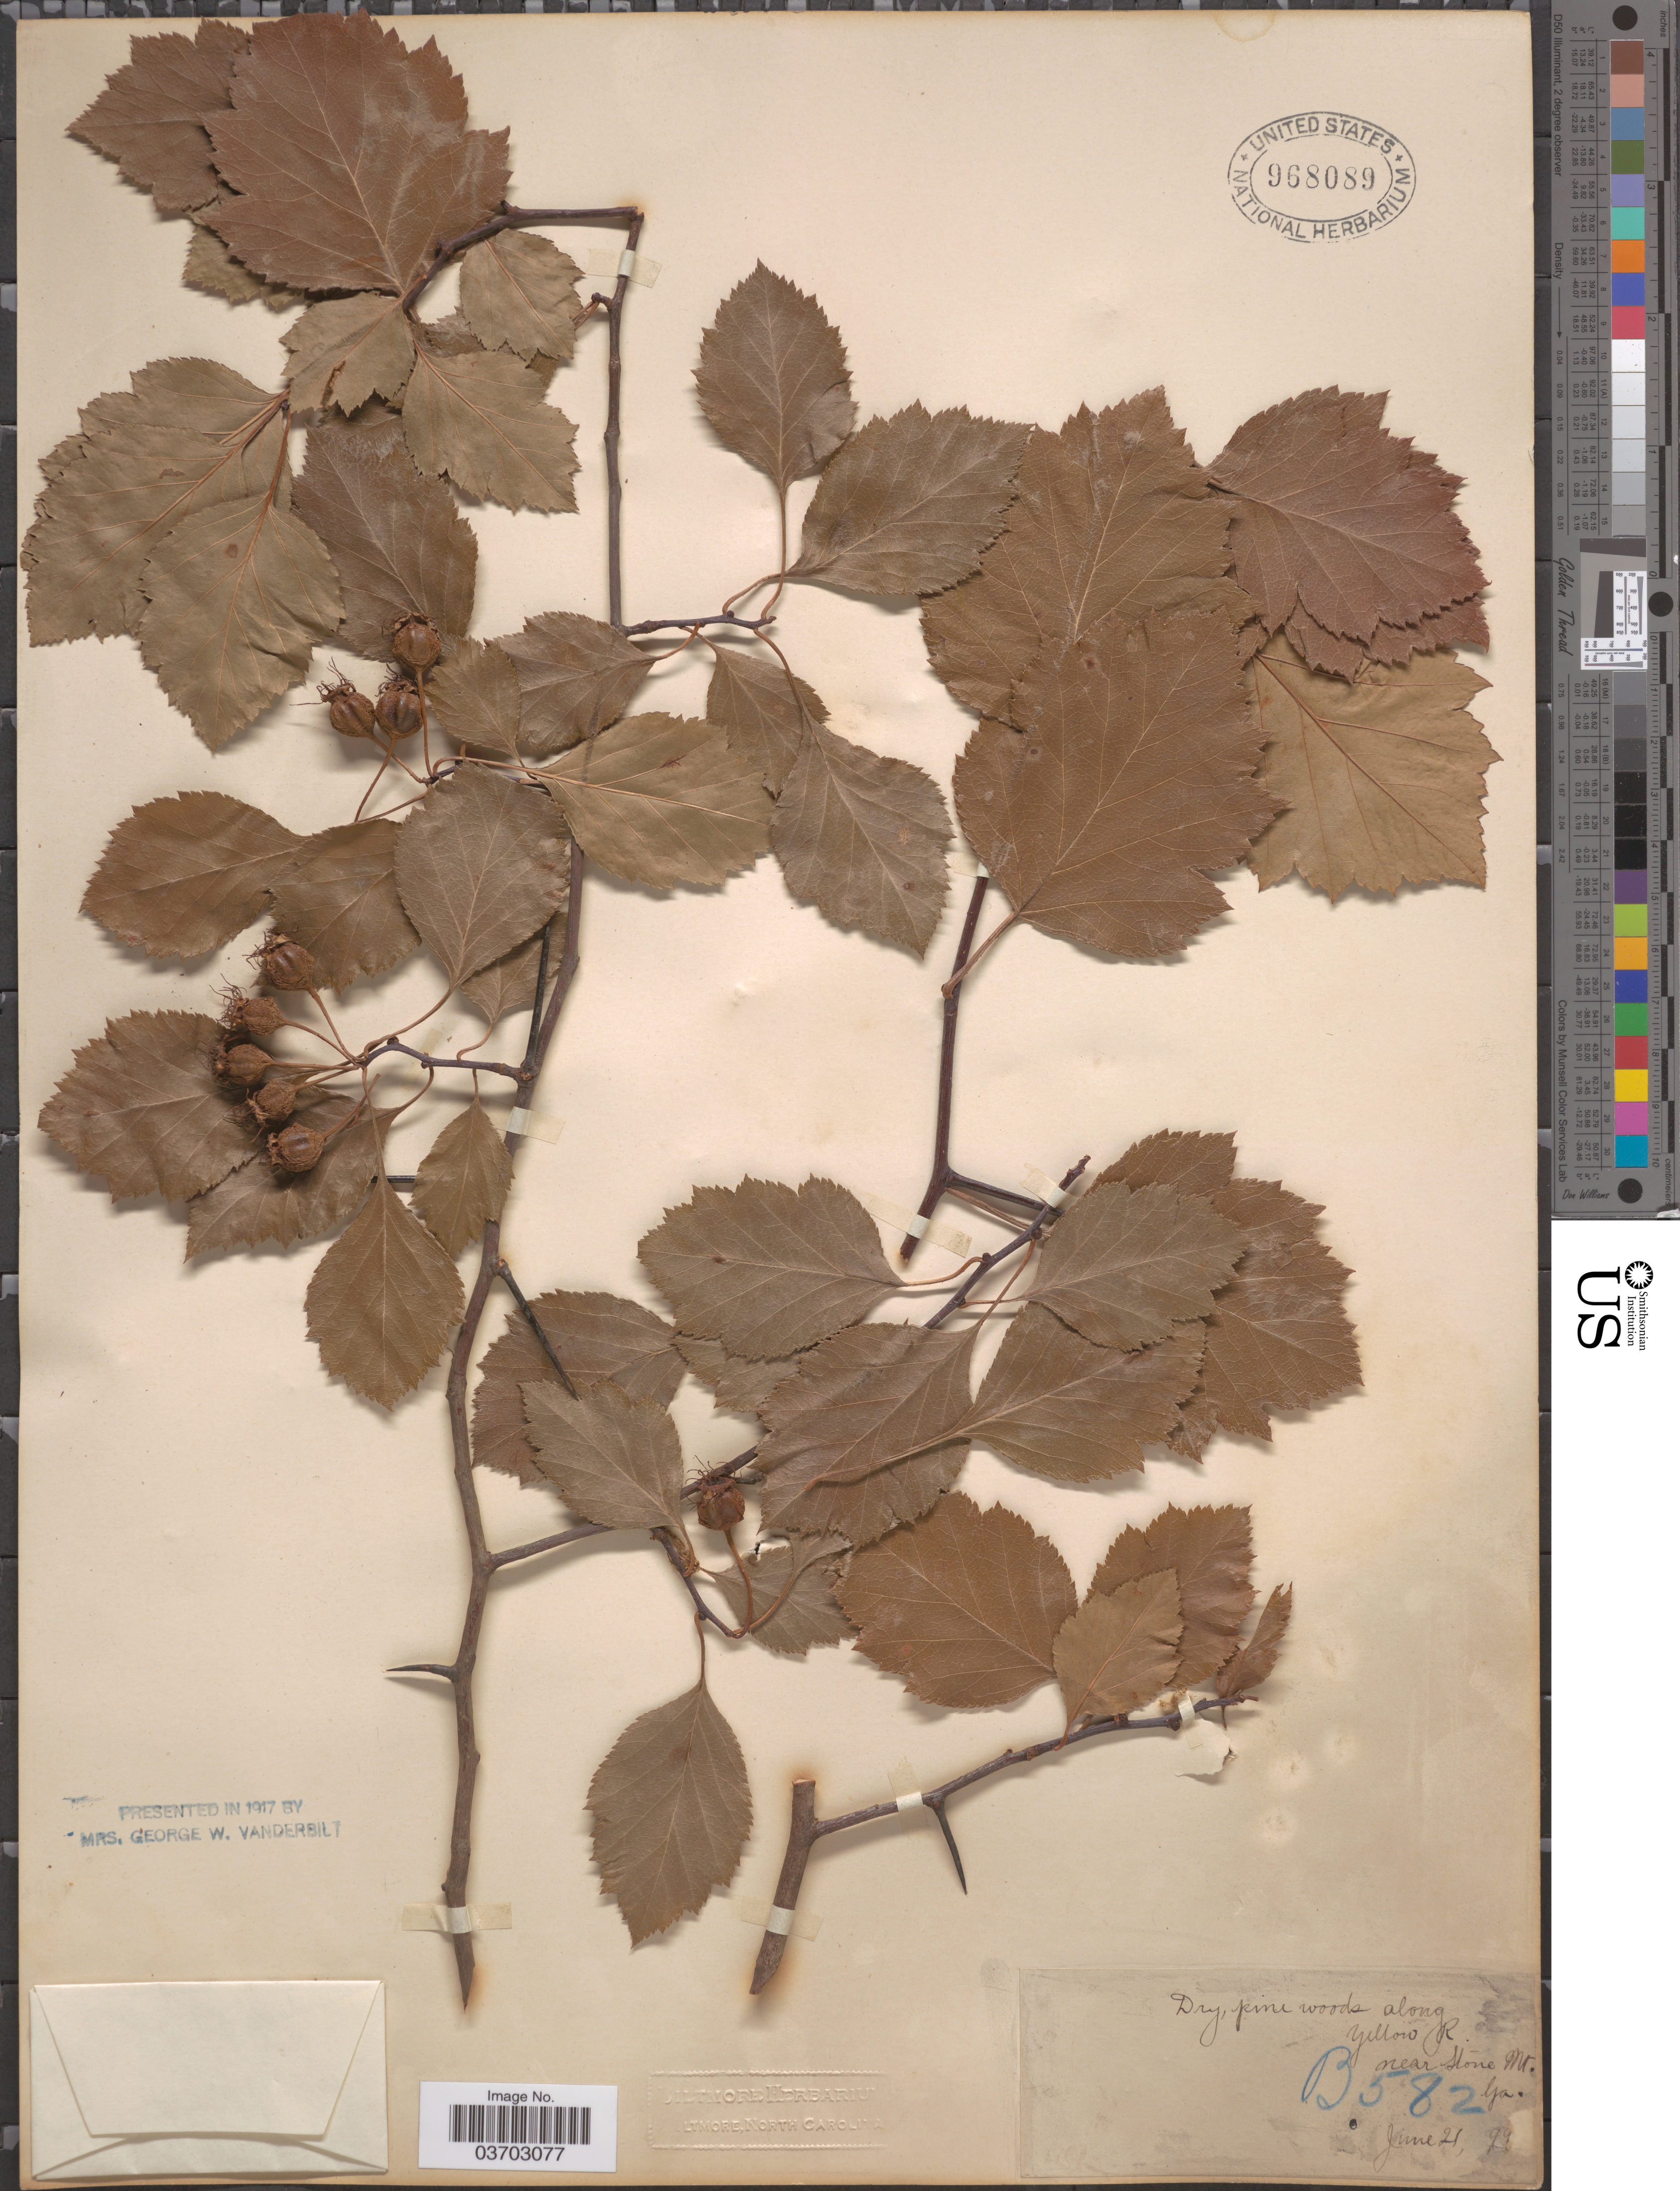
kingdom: Plantae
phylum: Tracheophyta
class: Magnoliopsida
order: Rosales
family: Rosaceae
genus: Crataegus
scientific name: Crataegus sp.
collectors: ex herb. Biltmore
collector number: B582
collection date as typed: Transcribed d/m/y: 21/6/99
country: United States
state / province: Georgia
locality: Along Yellow R. near Stone Mt.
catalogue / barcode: US 968089